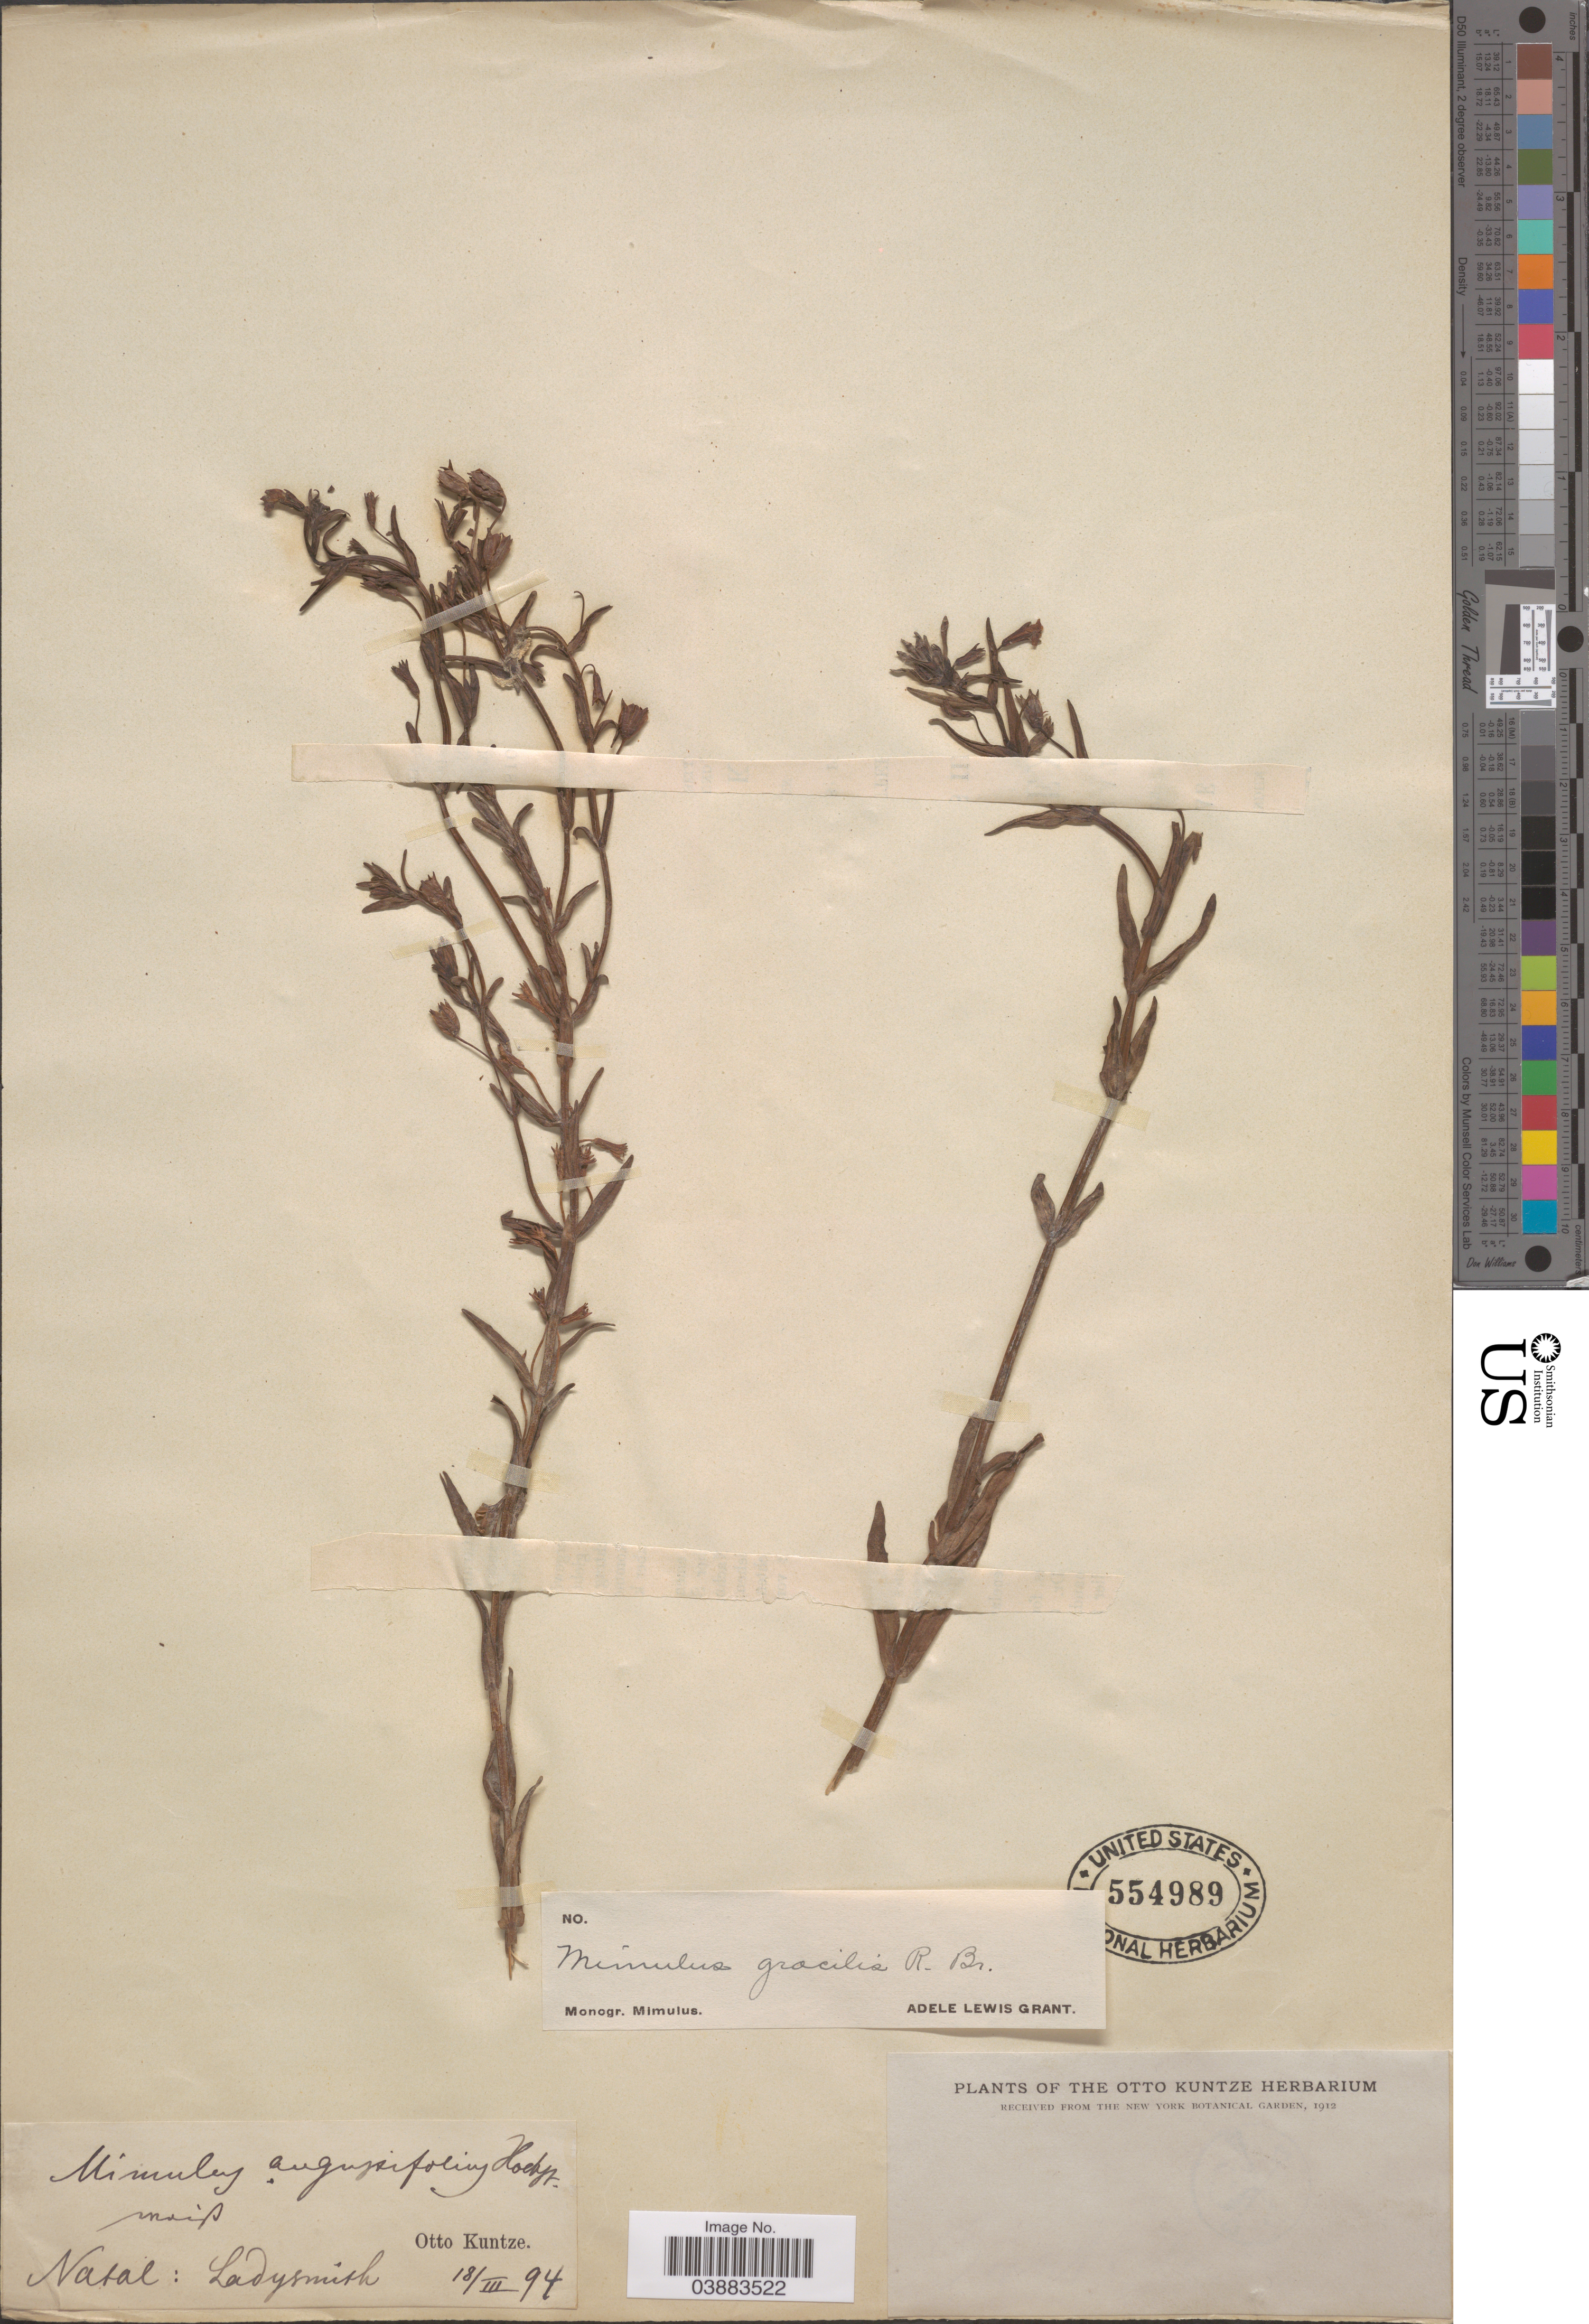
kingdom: Plantae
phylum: Tracheophyta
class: Magnoliopsida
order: Lamiales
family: Phrymaceae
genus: Mimulus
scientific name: Mimulus gracilis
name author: R. Br.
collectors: C.E.O. Kuntze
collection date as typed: Transcribed d/m/y: 18/3/94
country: South Africa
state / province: KwaZulu-Natal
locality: Natal: Ladysmith.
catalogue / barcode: US 554989